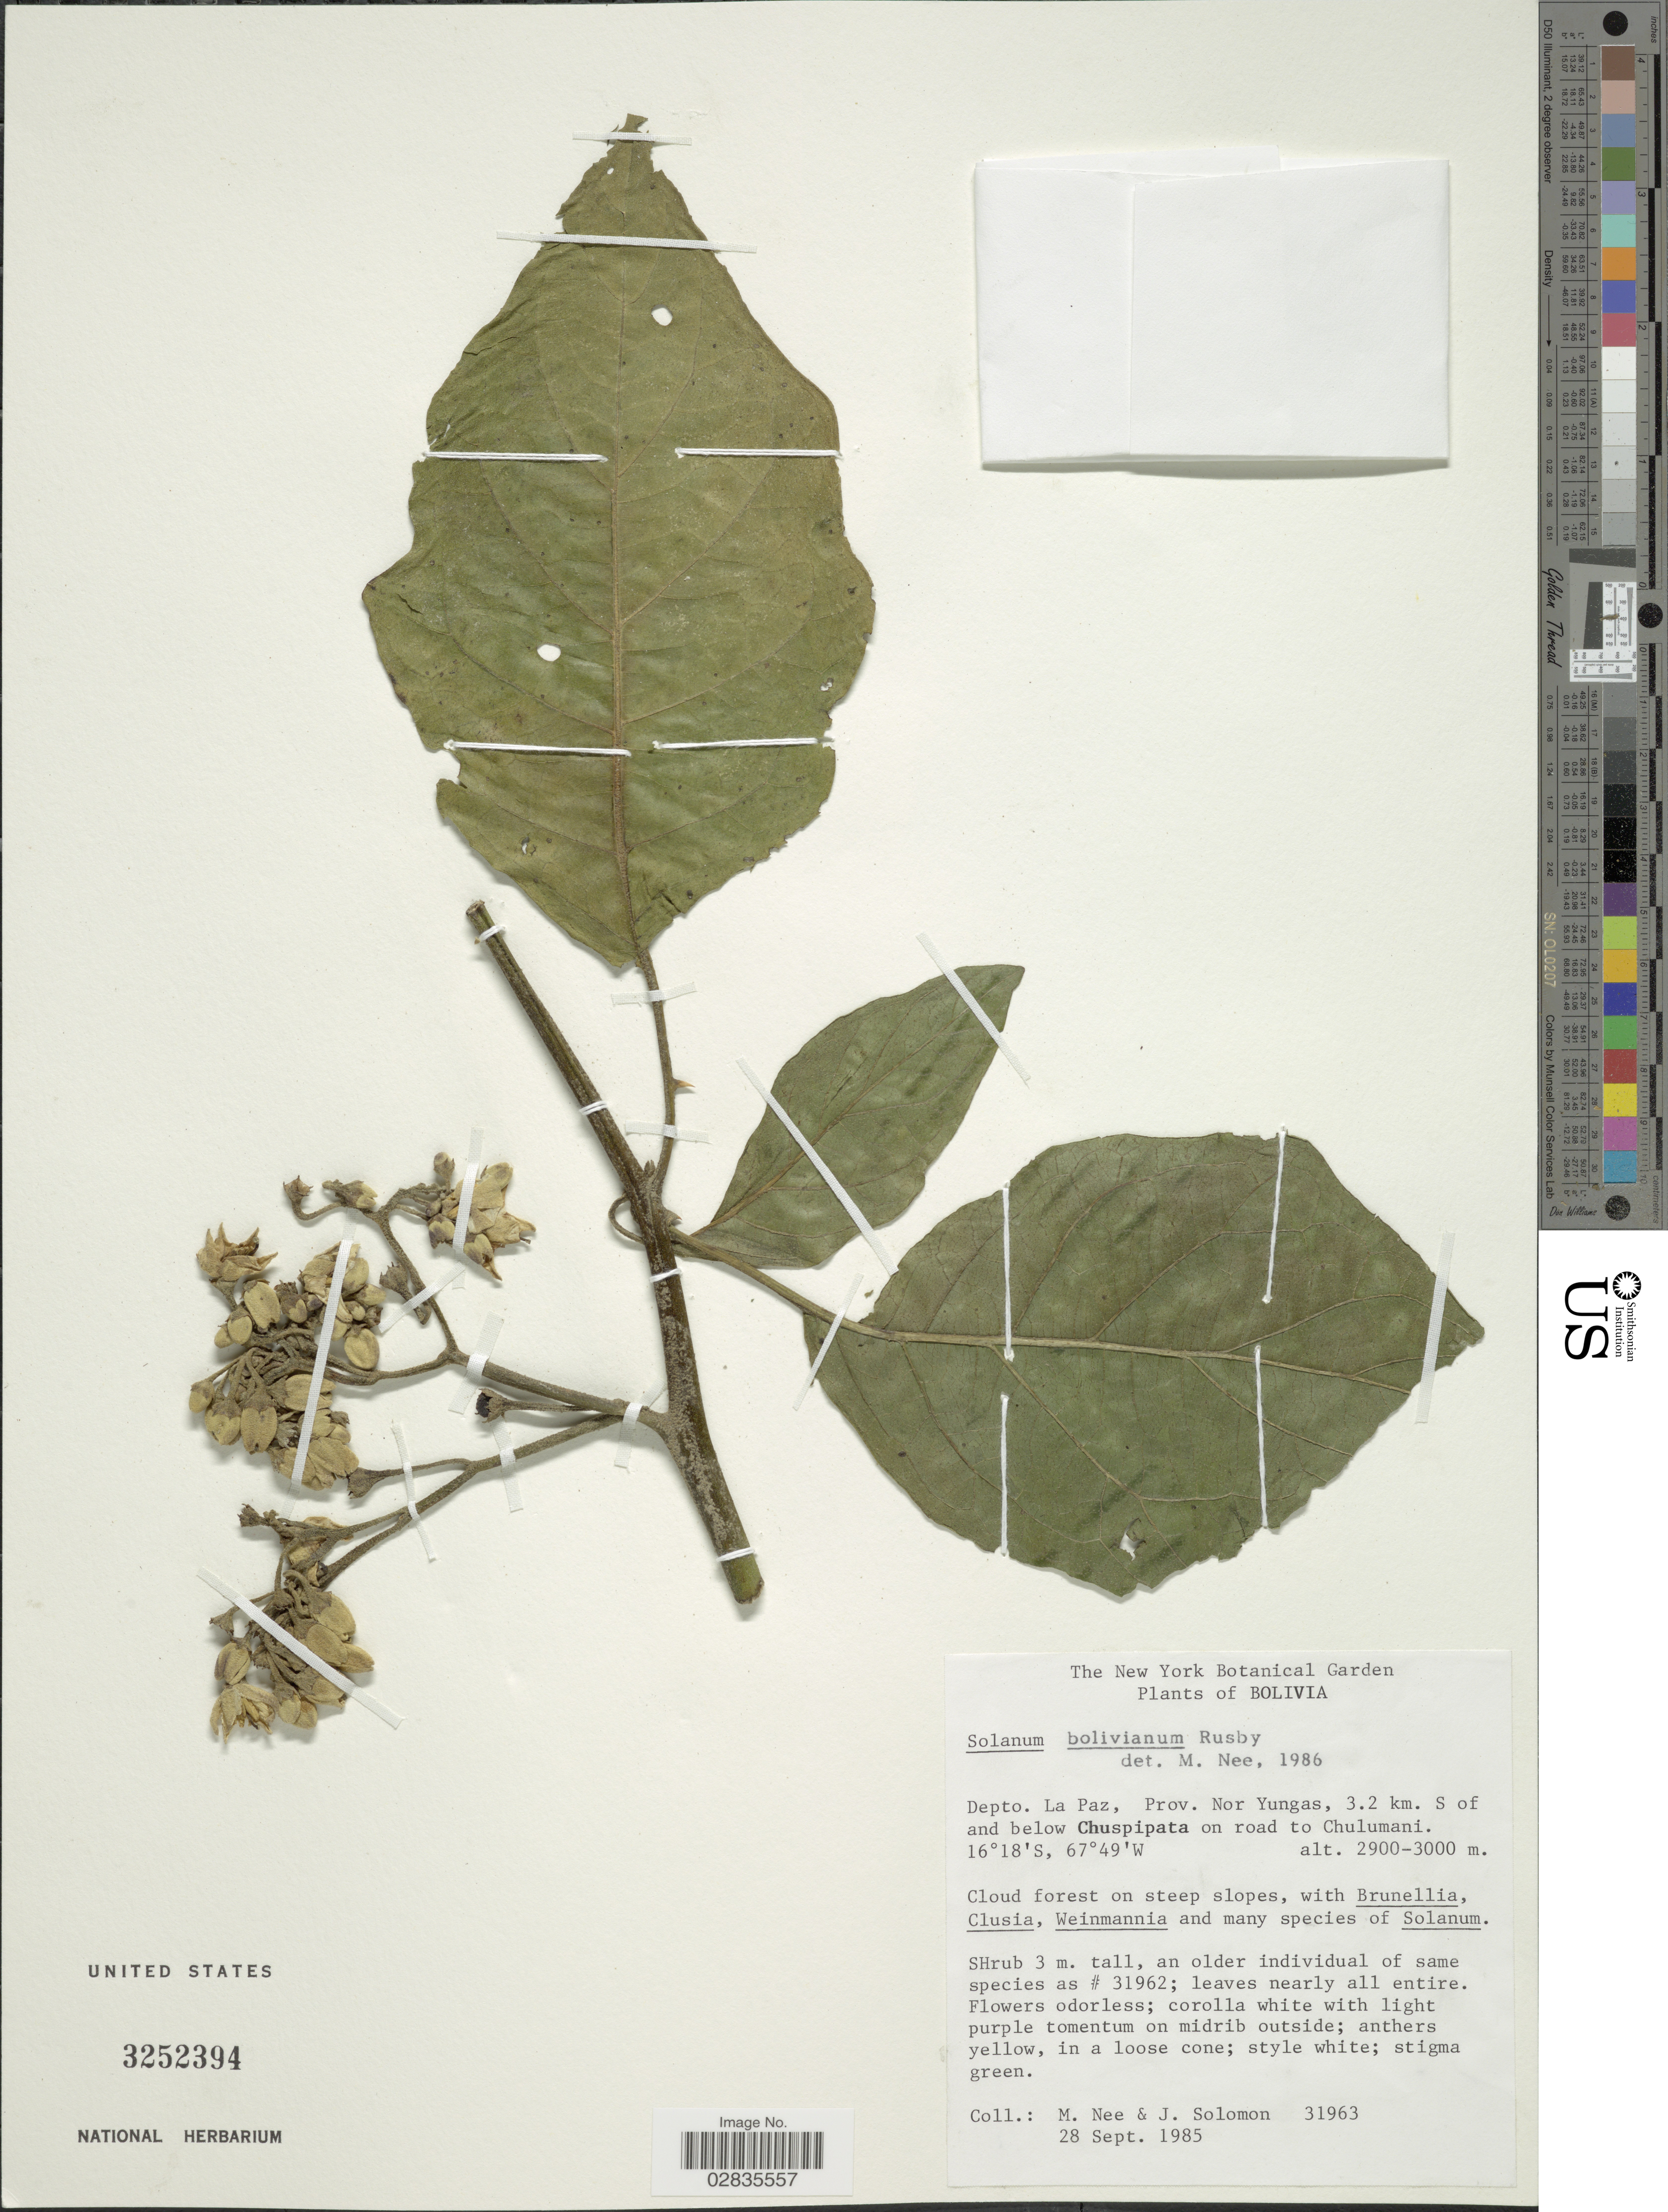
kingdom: Plantae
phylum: Tracheophyta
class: Magnoliopsida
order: Solanales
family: Solanaceae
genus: Solanum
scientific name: Solanum bolivianum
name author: Britton ex Rusby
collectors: M. Nee & J. Solomon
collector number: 31963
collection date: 1985-09-28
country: Bolivia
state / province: La Paz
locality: Depto. La Paz, Prov. Nor Yungas, 3.2 km. S of and below Chuspipata on road to Chulumani.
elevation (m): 2900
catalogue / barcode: US 3252394